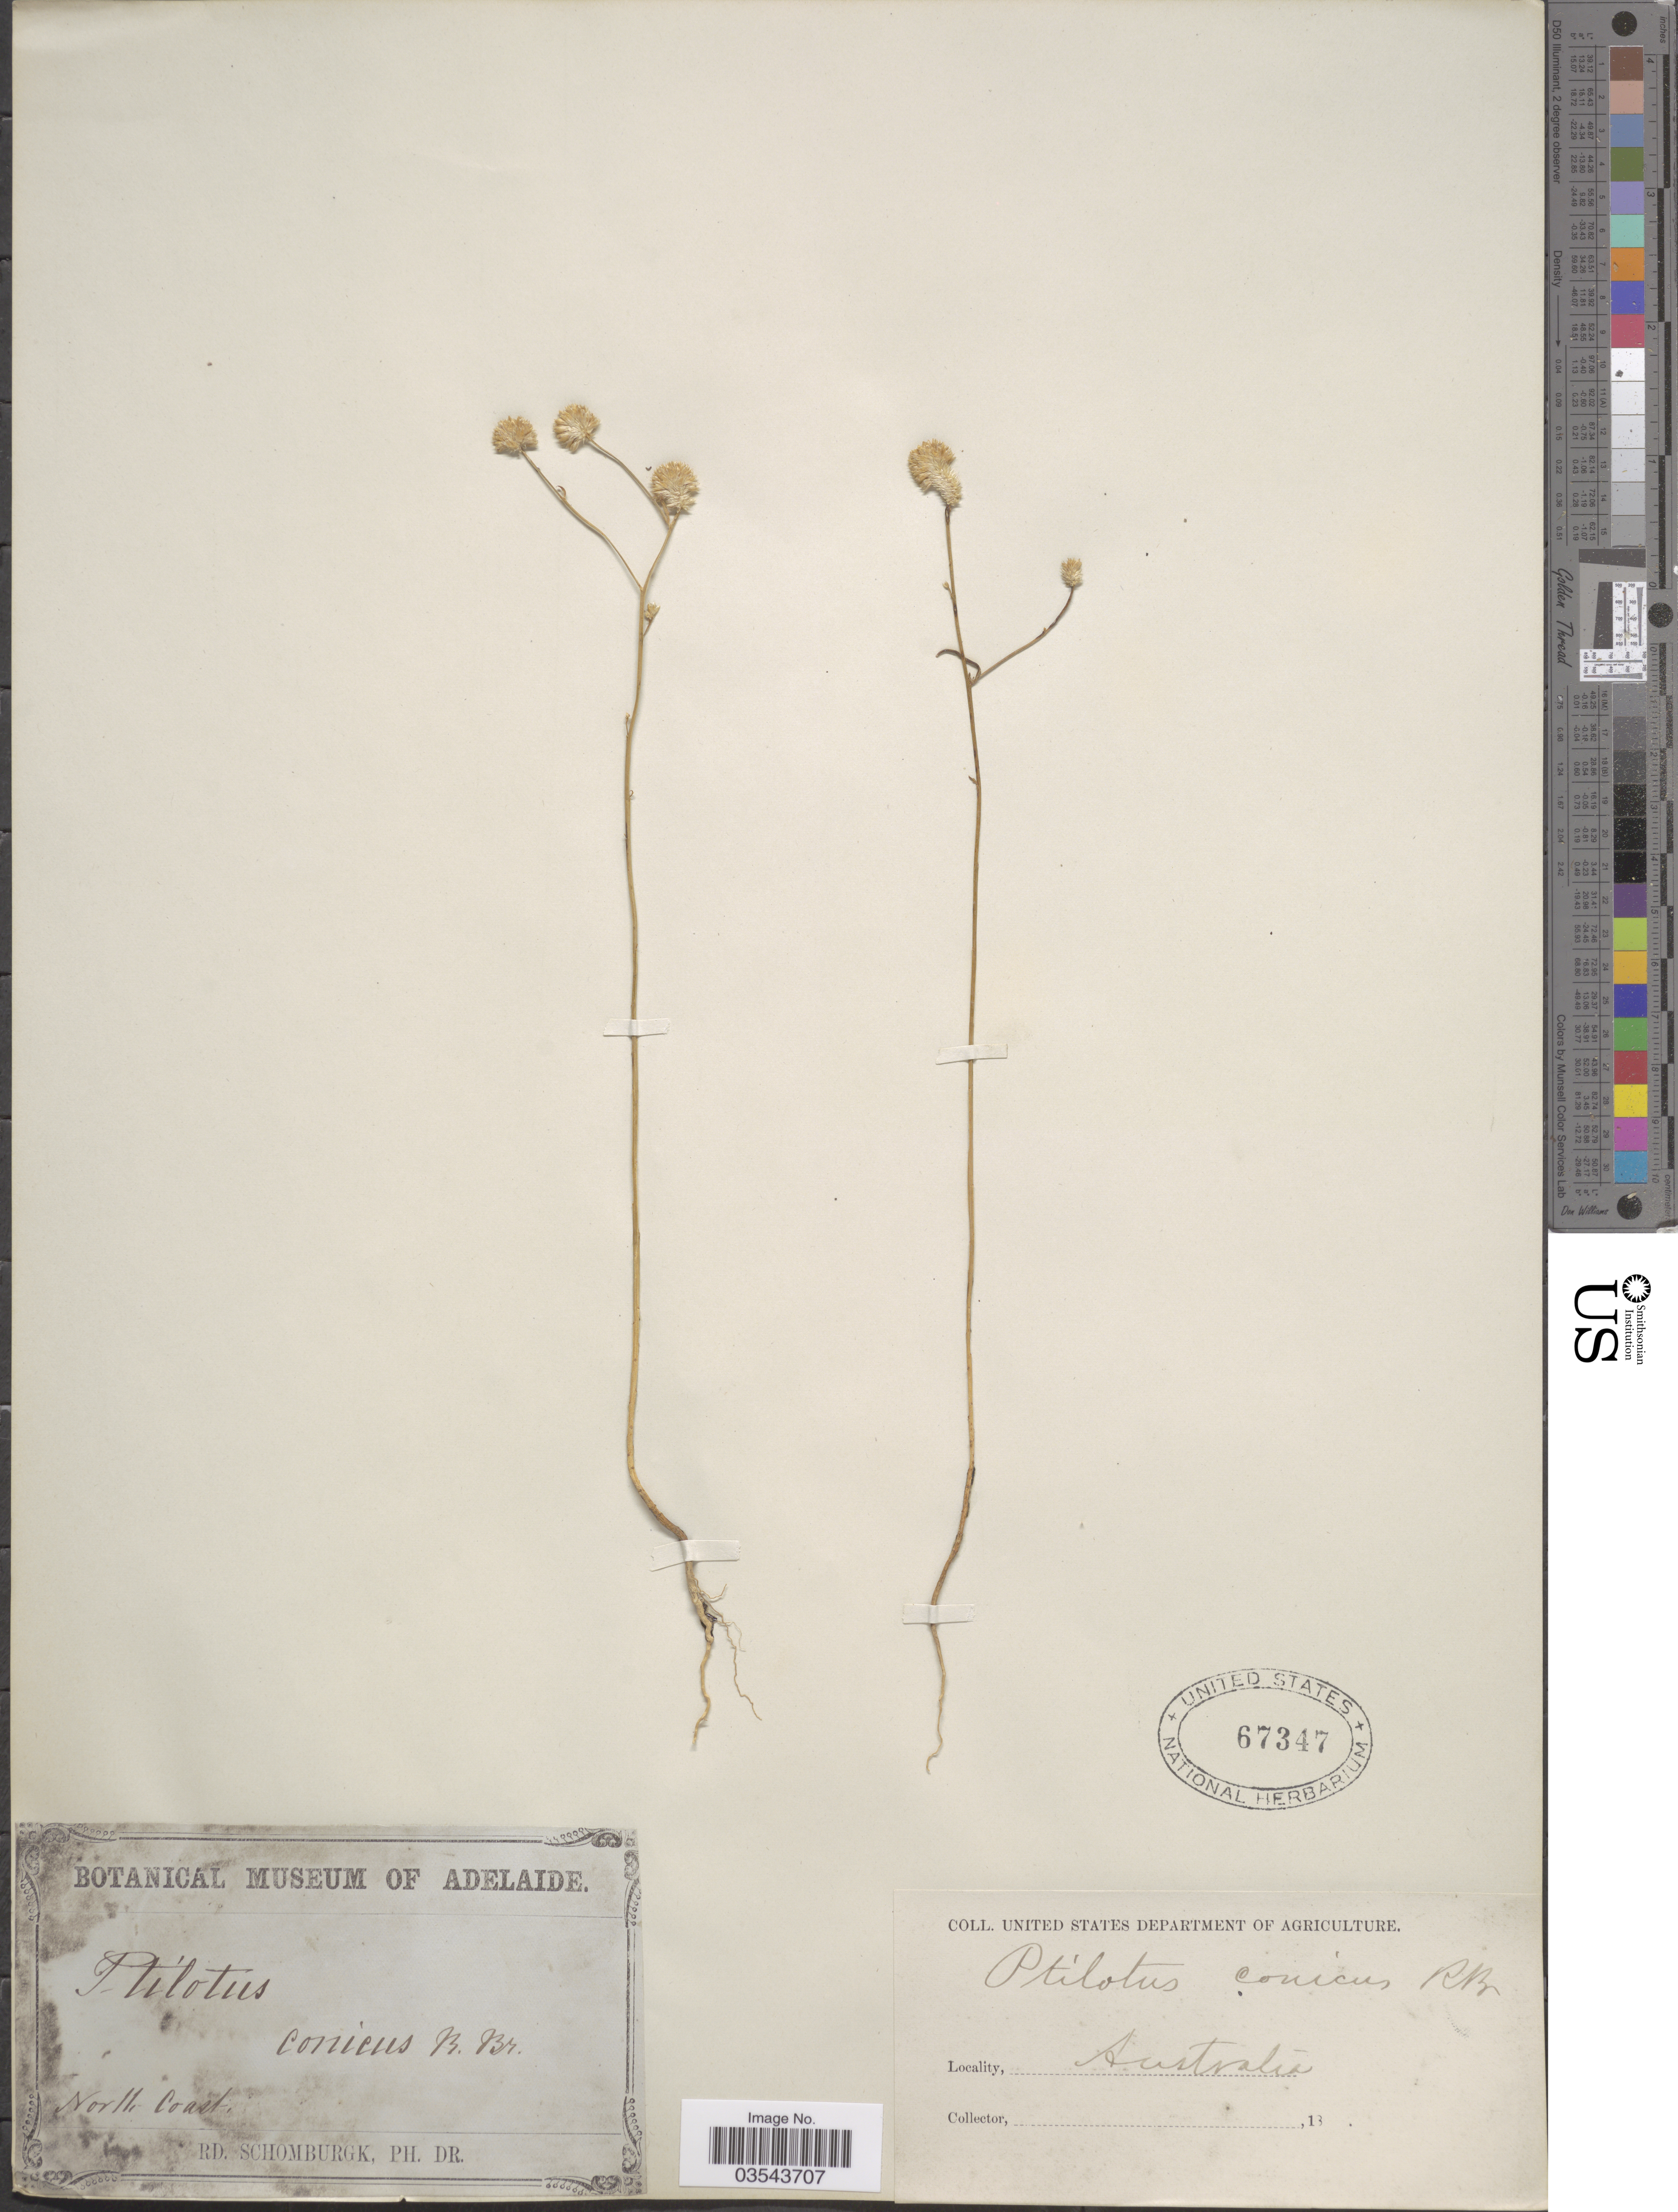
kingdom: Plantae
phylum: Tracheophyta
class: Magnoliopsida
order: Caryophyllales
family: Amaranthaceae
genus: Ptilotus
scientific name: Ptilotus conicus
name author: R. Br.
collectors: M. R. Schomburgk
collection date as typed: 18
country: Australia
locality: North Coast.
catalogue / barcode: US 67347